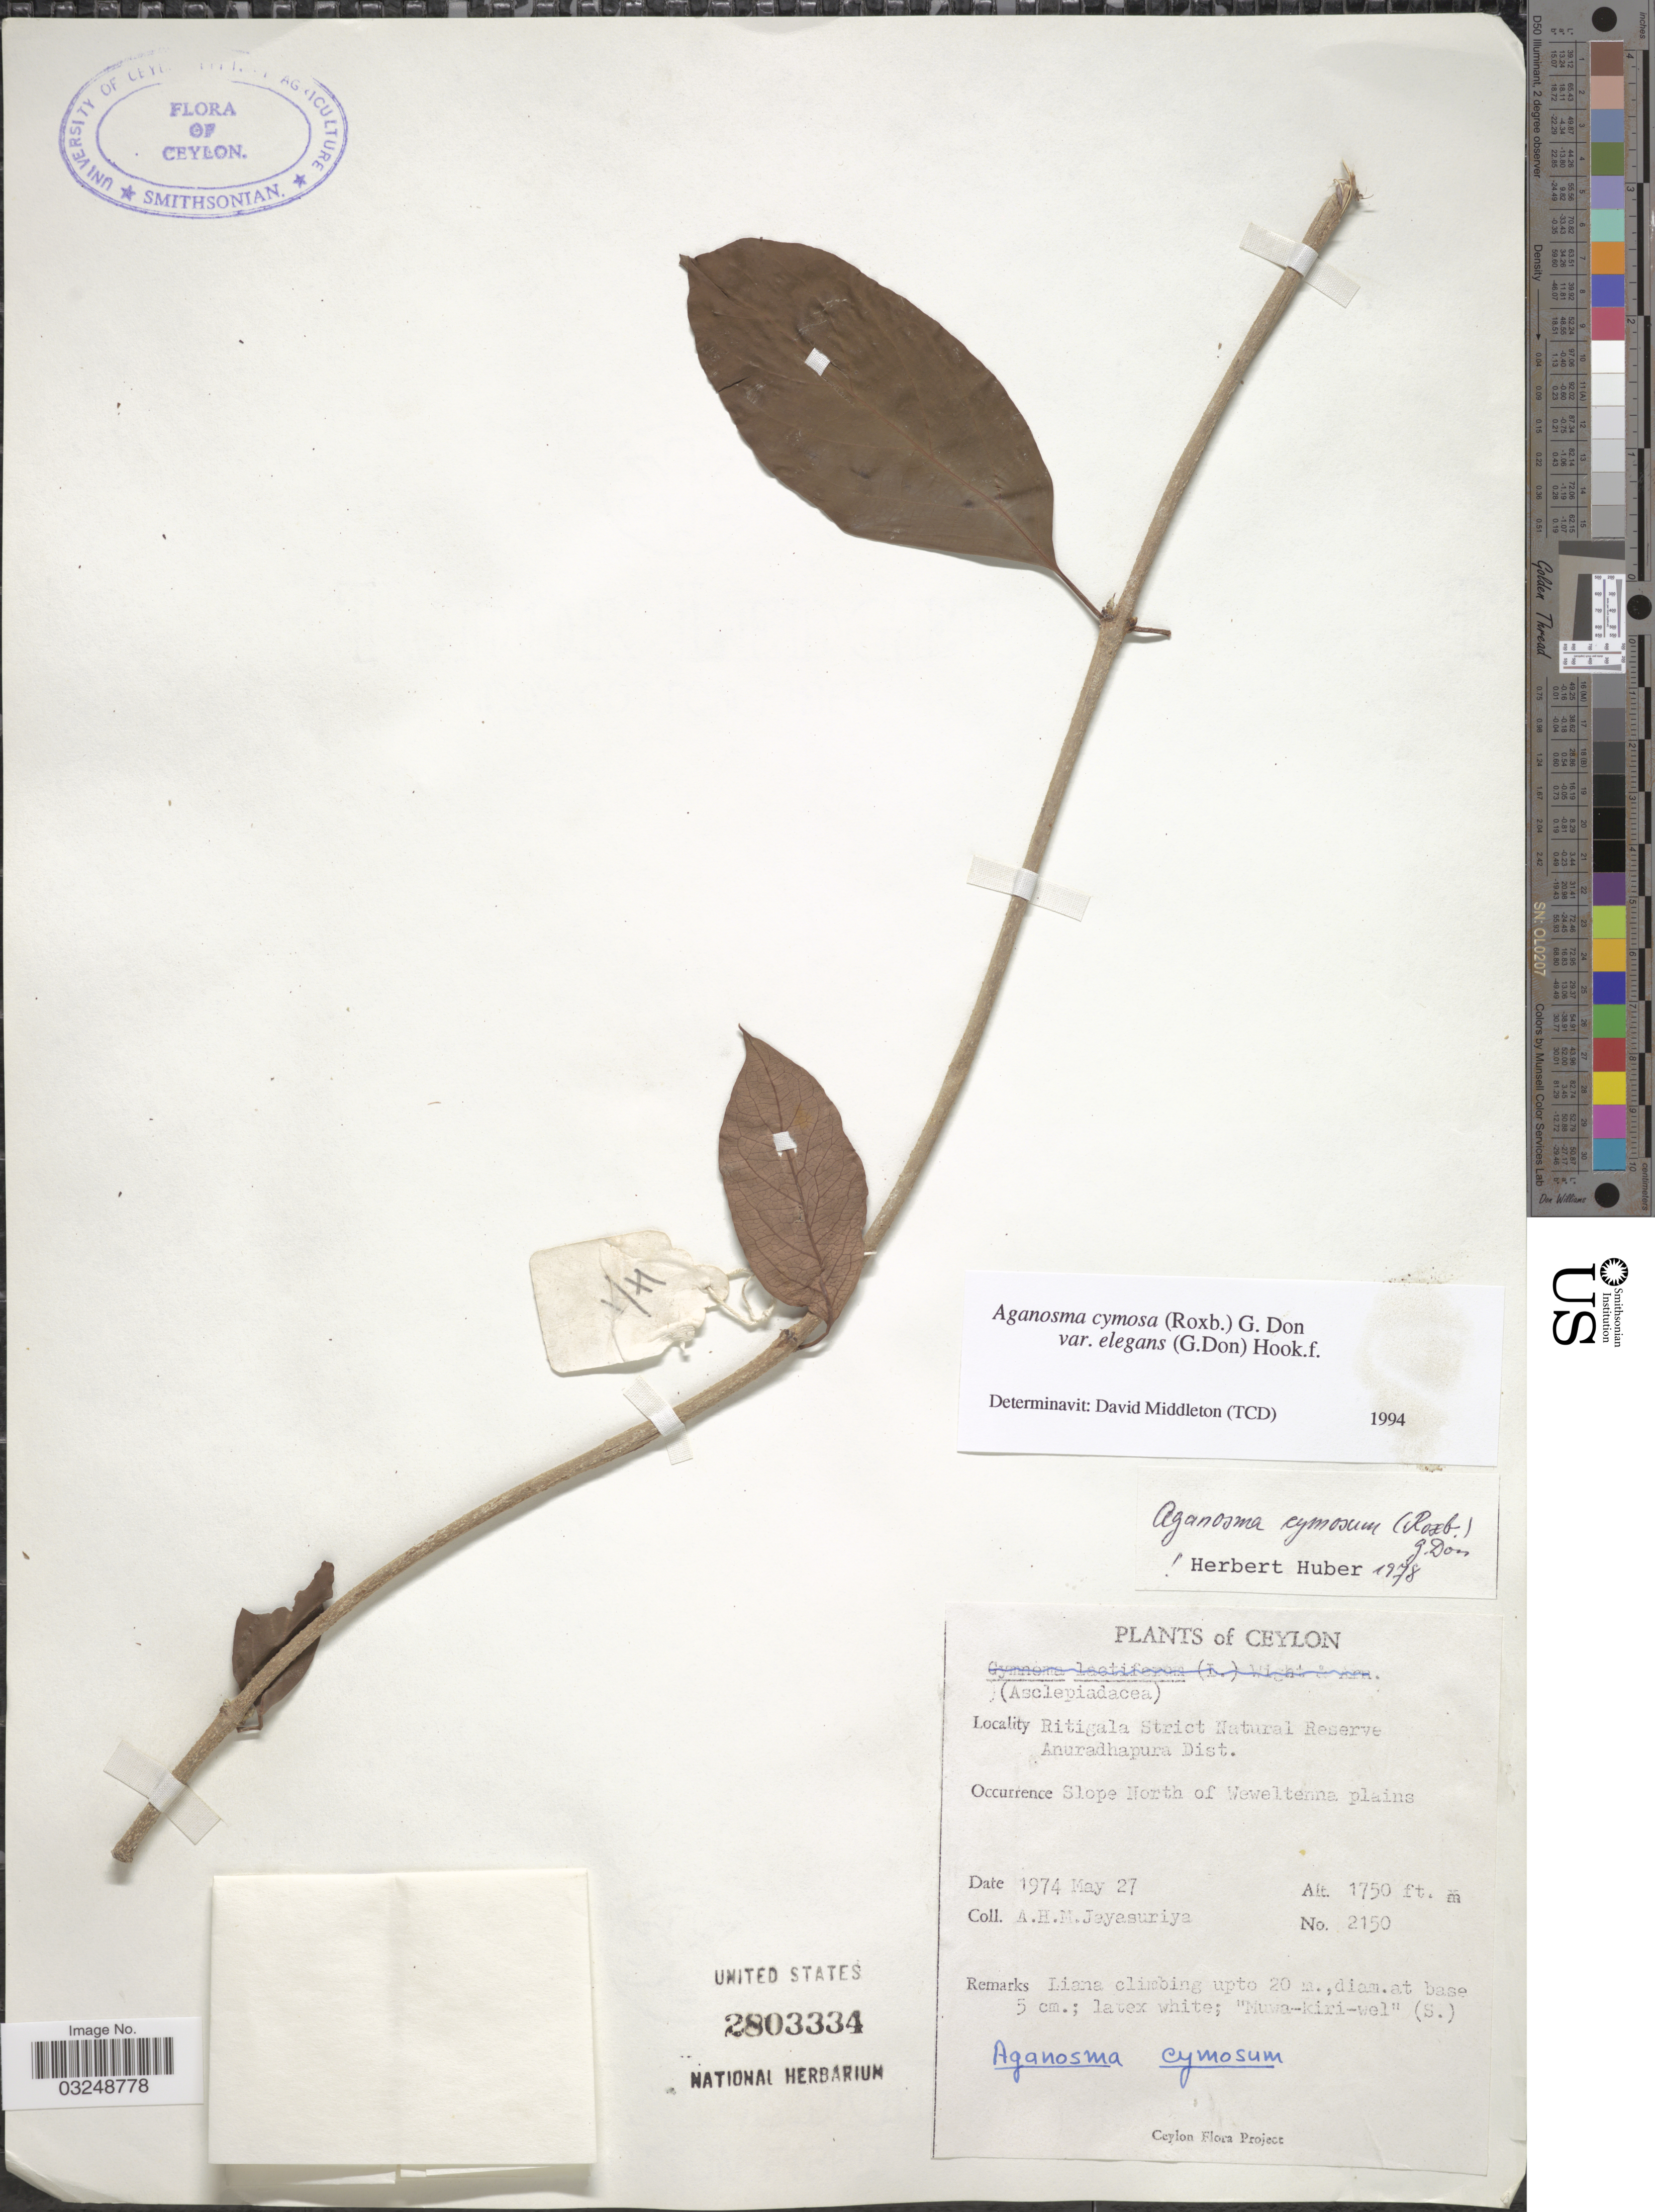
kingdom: Plantae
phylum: Tracheophyta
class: Magnoliopsida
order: Gentianales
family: Apocynaceae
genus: Aganosma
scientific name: Aganosma cymosa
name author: (Roxb.) G. Don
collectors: A. H. Jayasuriya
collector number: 2150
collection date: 1974-05-27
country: Sri Lanka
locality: Ceylon, Ritigala Strict Natural Reserve, Anuradhapura Dist., Slope of North of Weweltenna plains.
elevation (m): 533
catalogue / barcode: US 2803334